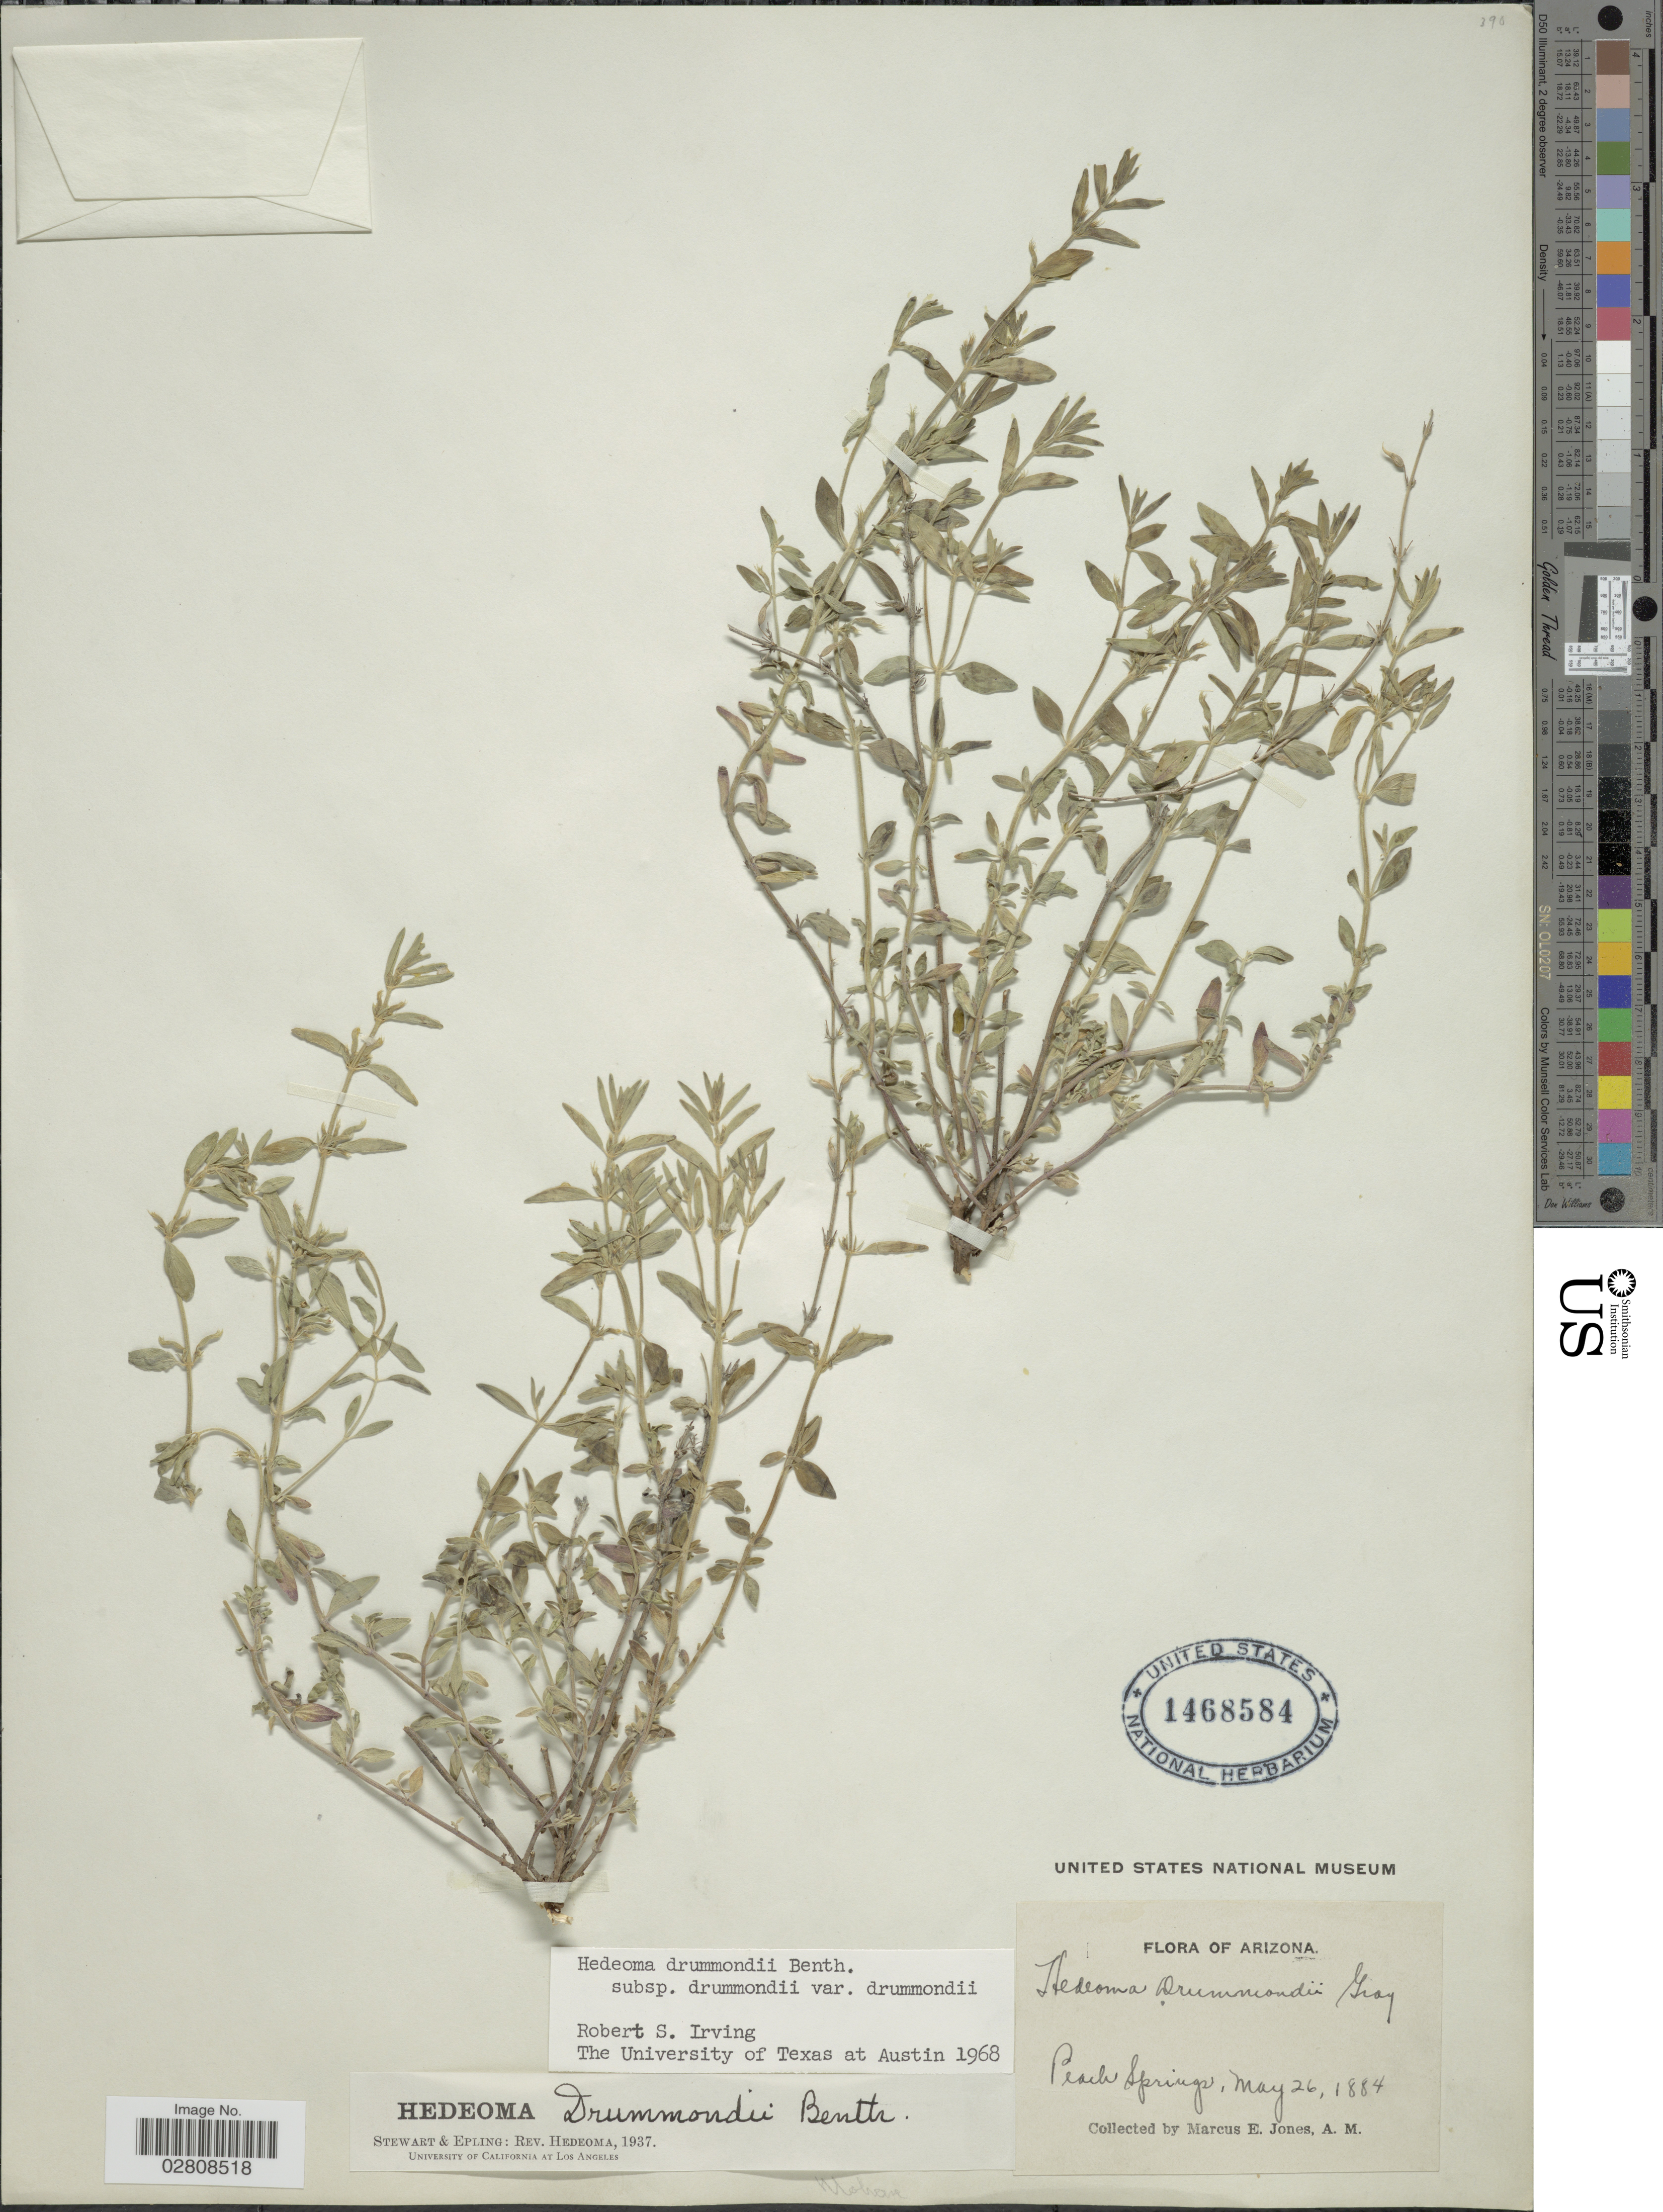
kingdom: Plantae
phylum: Tracheophyta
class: Magnoliopsida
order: Lamiales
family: Lamiaceae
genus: Hedeoma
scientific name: Hedeoma drummondii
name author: Benth.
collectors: M. E. Jones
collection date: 1884-05-26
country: United States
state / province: Arizona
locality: Peach Springs.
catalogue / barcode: US 1468584